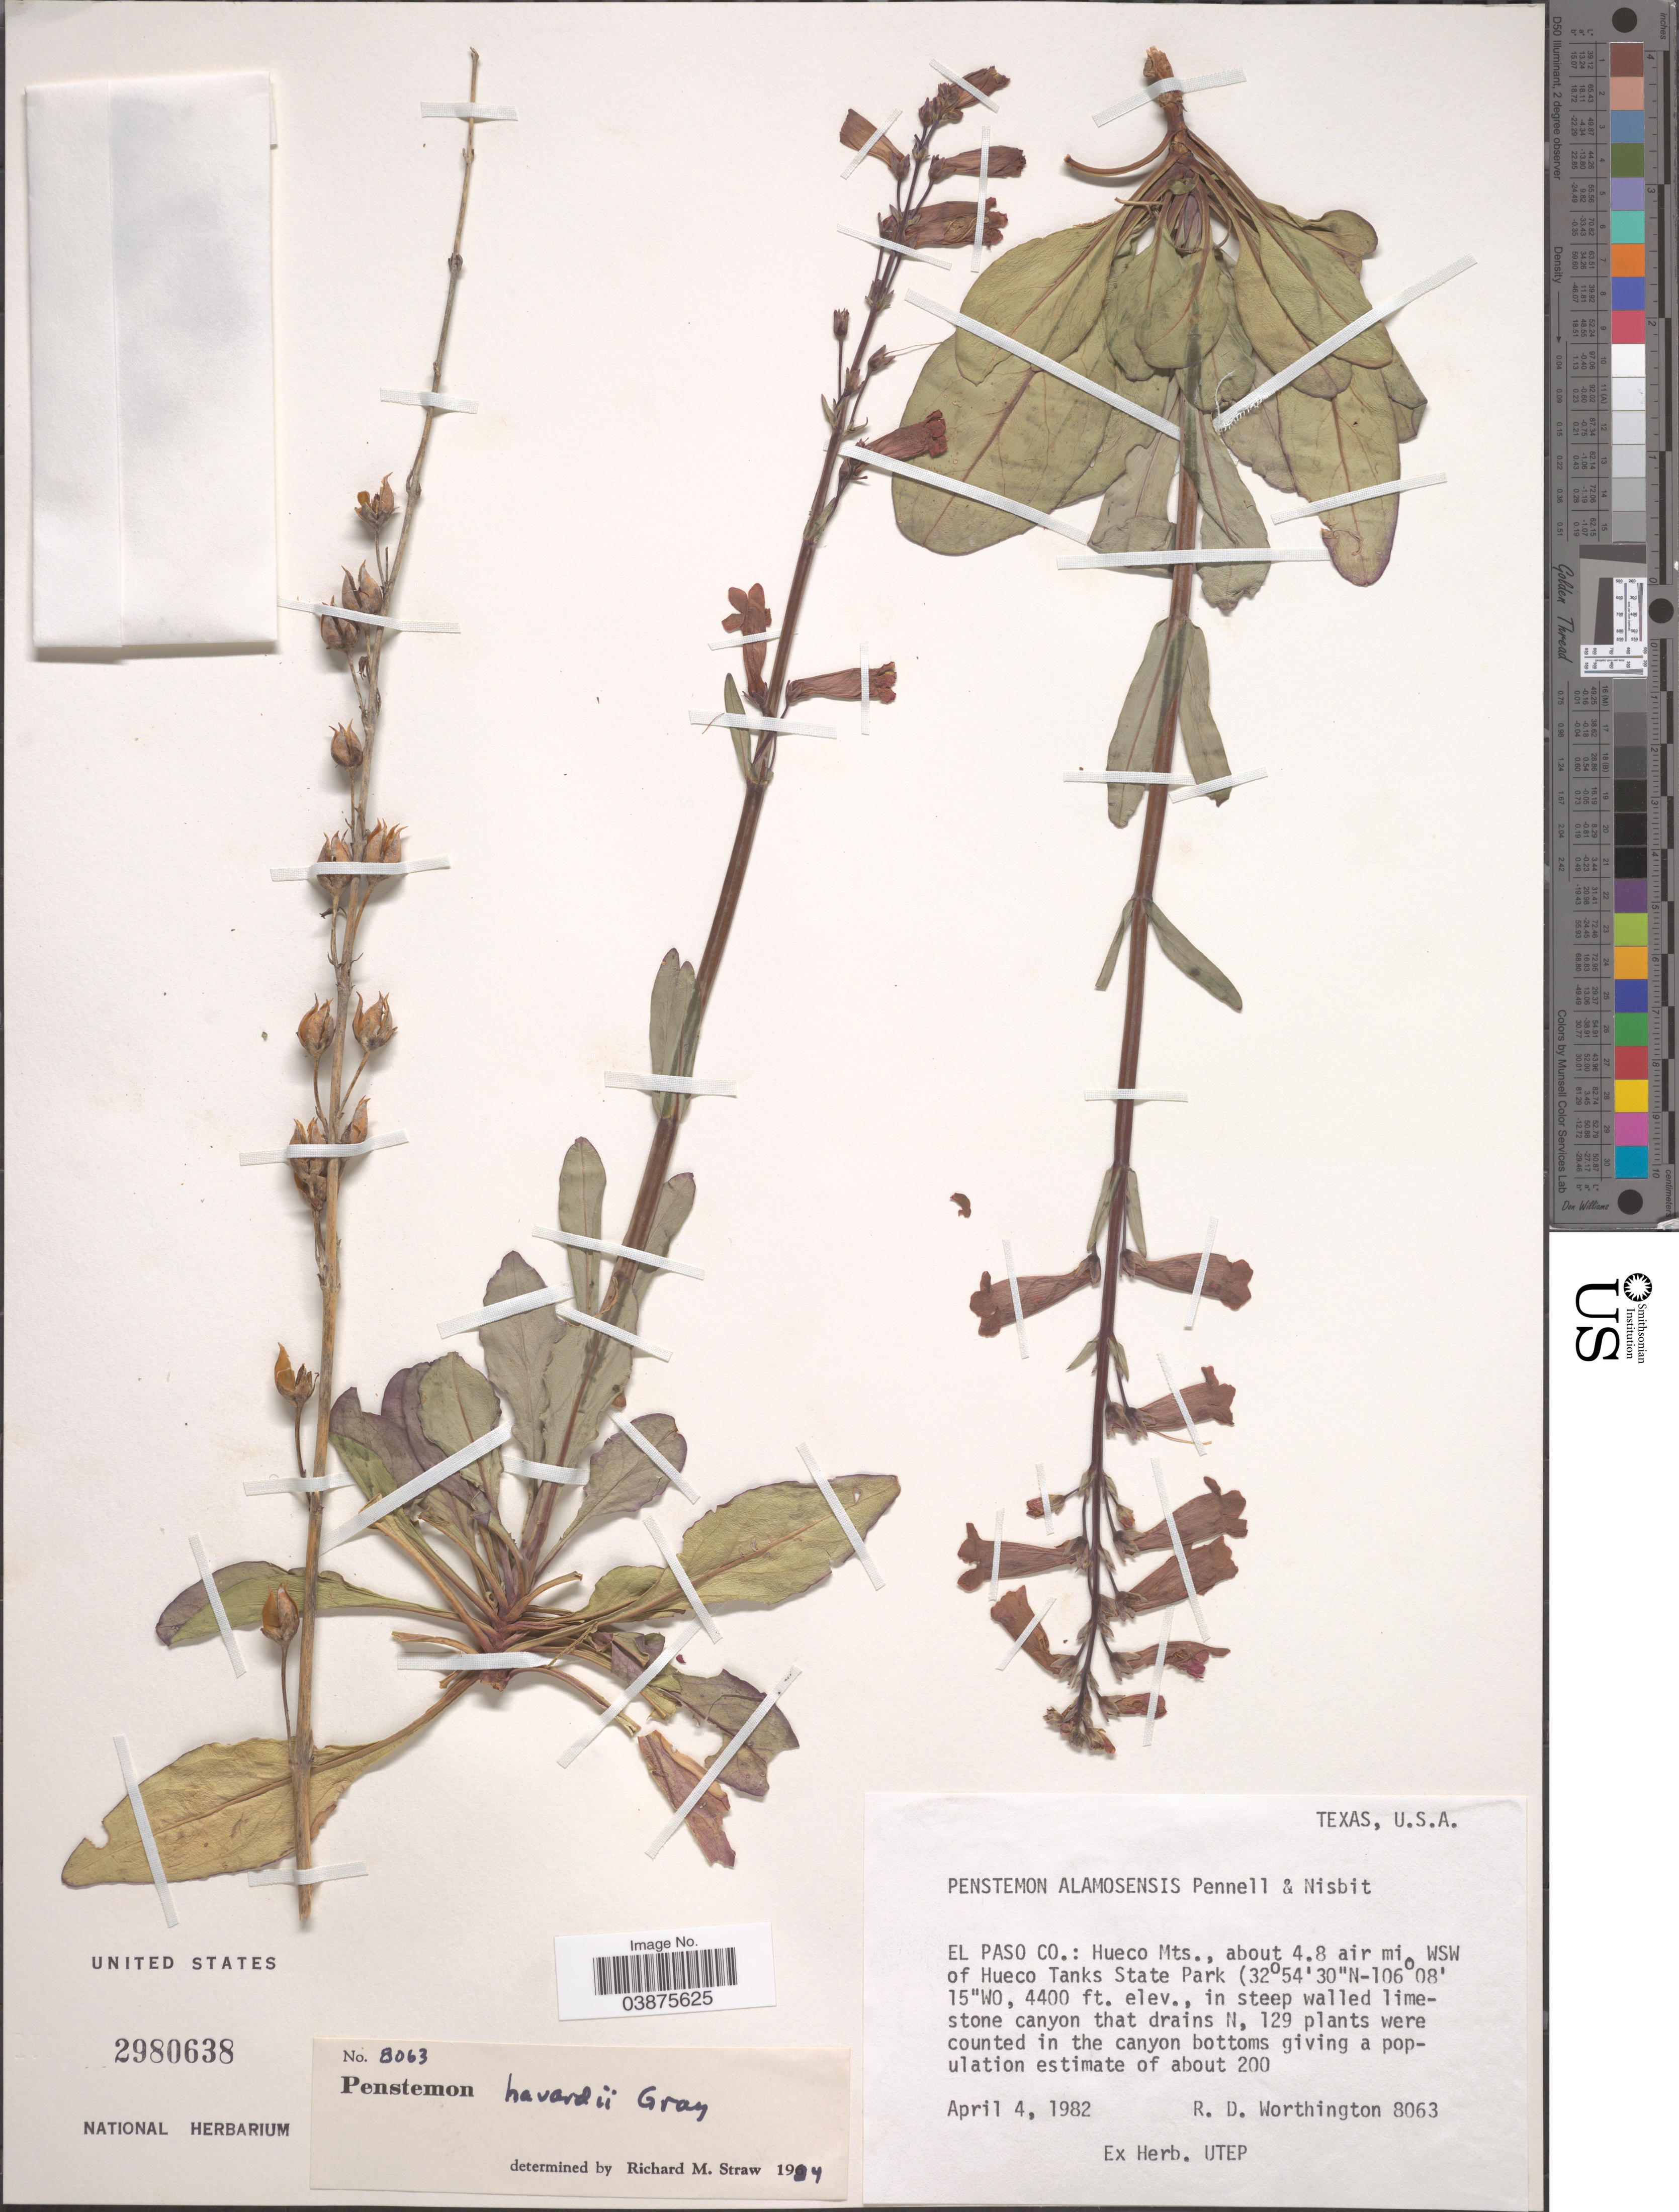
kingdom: Plantae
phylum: Tracheophyta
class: Magnoliopsida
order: Lamiales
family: Plantaginaceae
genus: Penstemon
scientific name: Penstemon havardii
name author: A. Gray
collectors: R. Worthington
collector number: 8063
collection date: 1982-04-04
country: United States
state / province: Texas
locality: El Paso Co.: Hueco Mts., about 4.8 air mi WSW of Hueco Tanks State Park. In steep walled limestone canyon.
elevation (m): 1341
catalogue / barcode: US 2980638